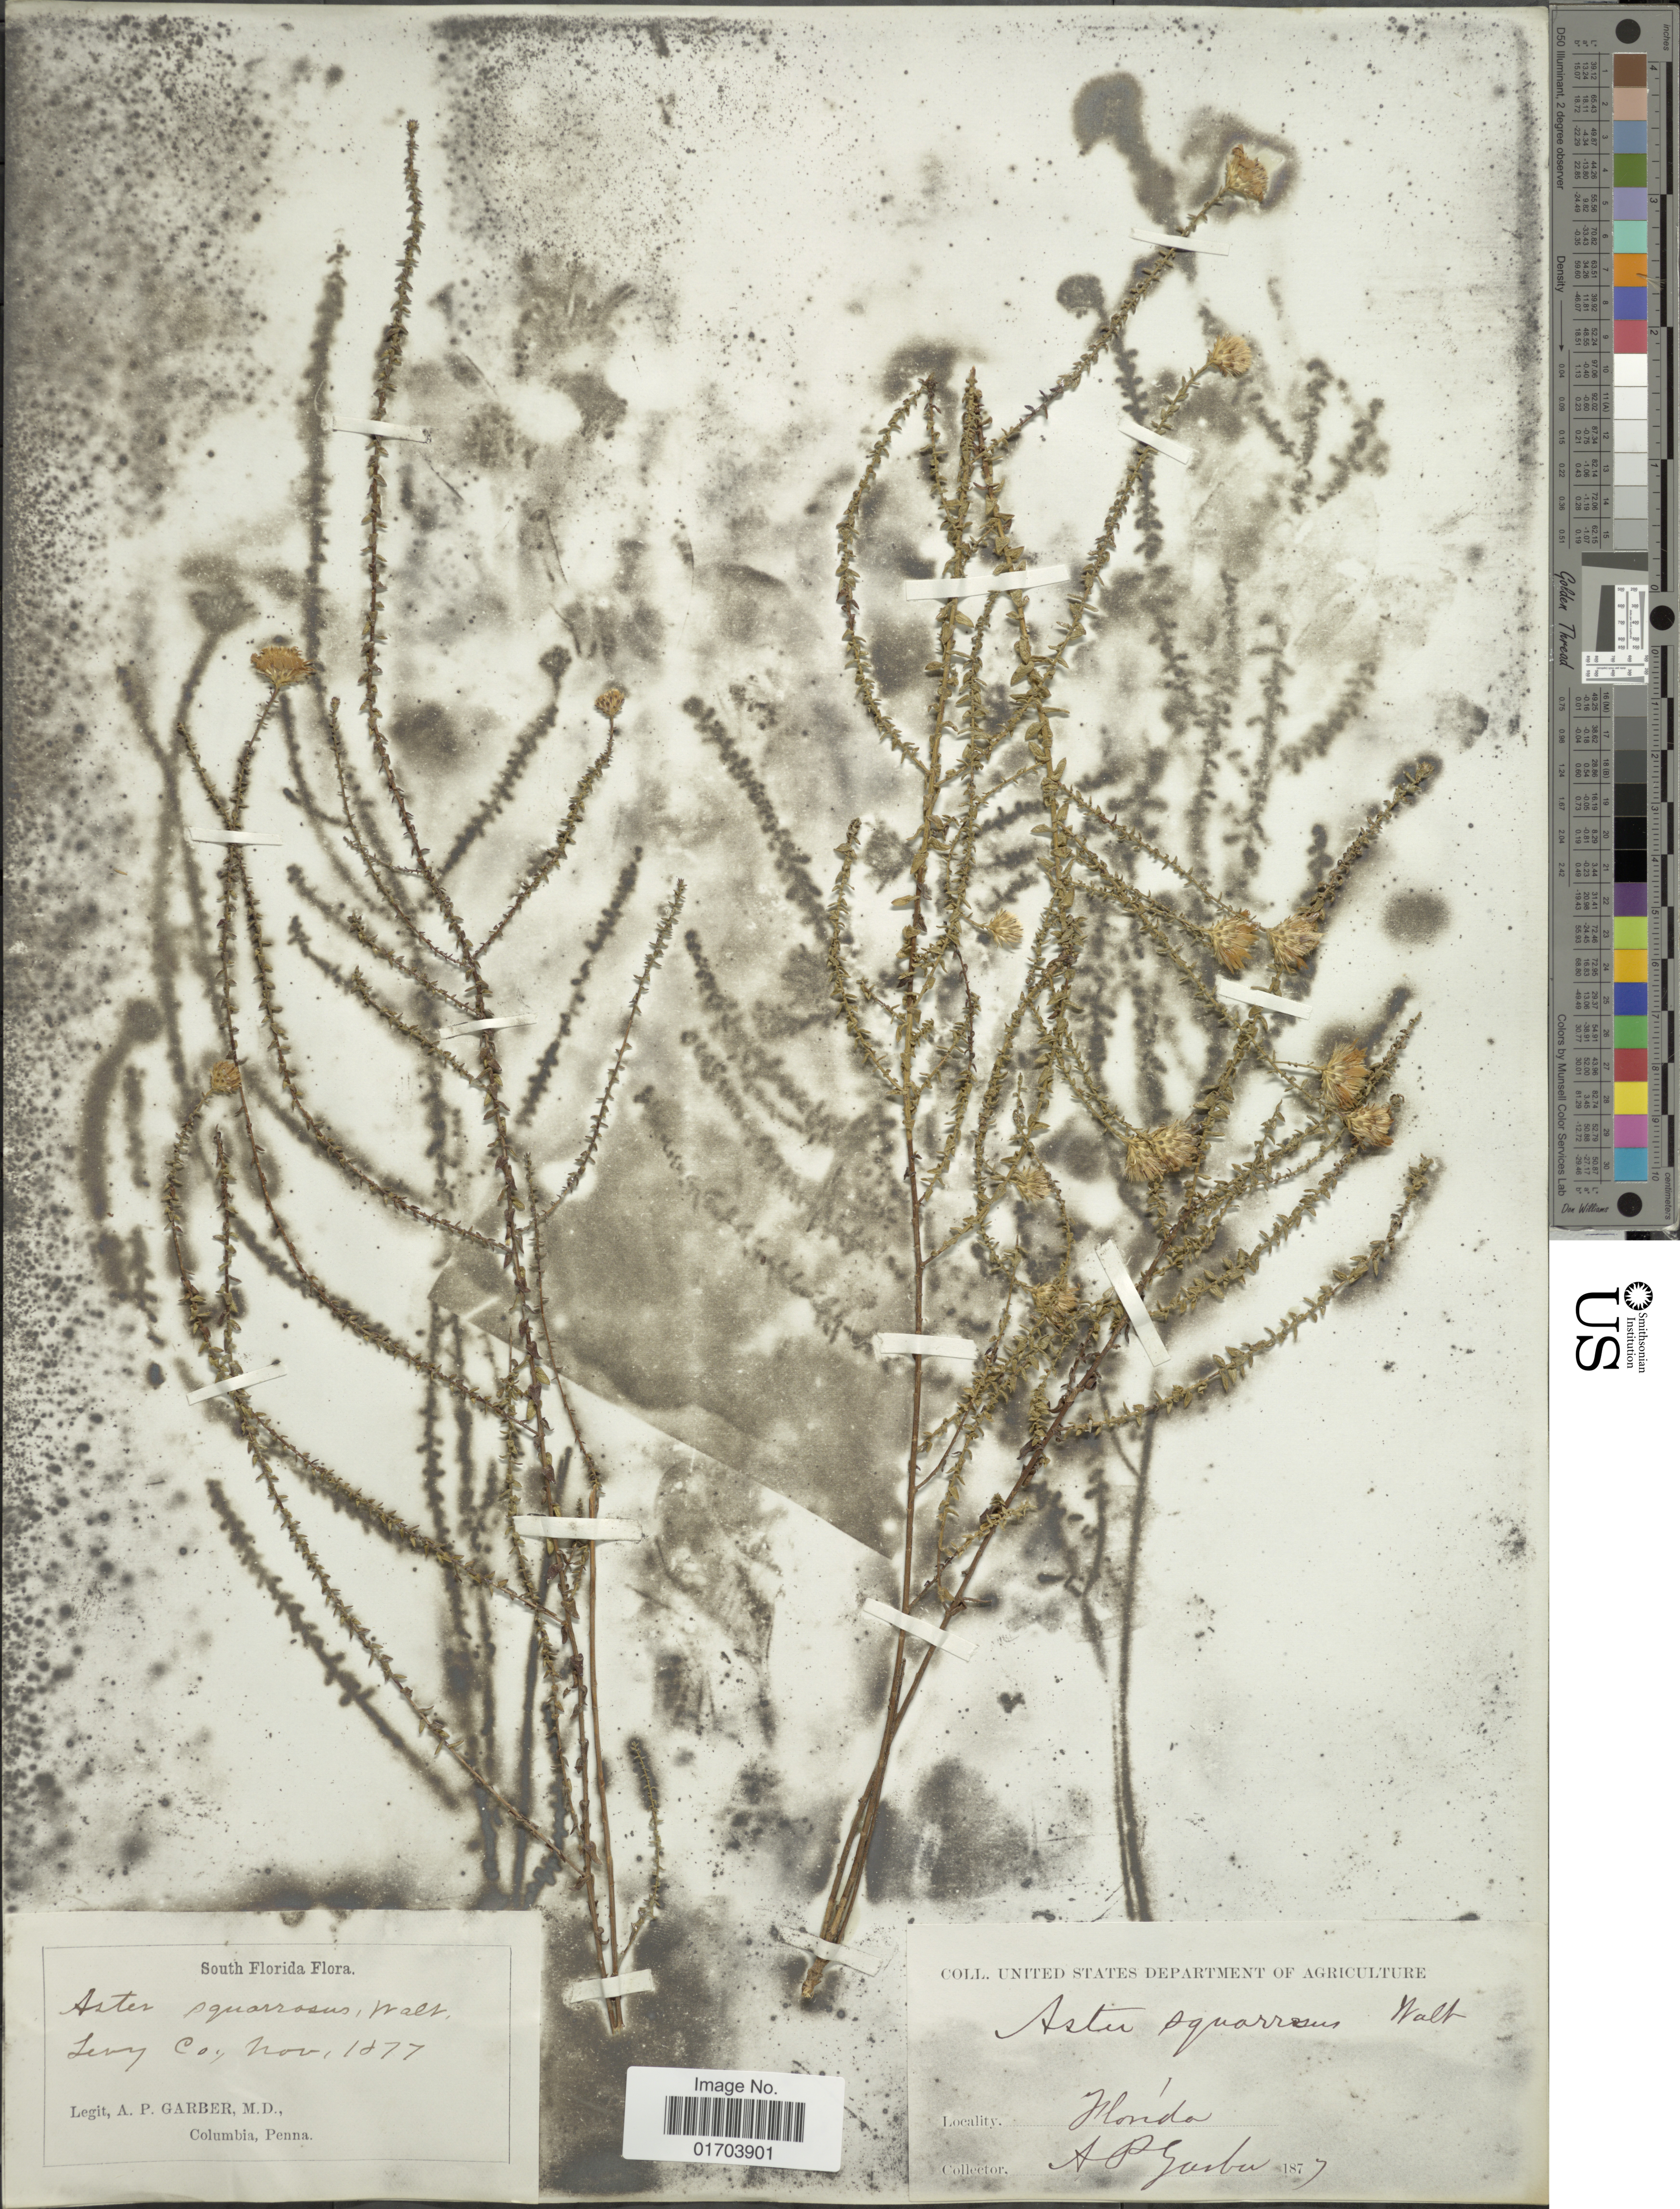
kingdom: Plantae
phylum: Tracheophyta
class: Magnoliopsida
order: Asterales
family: Asteraceae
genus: Symphyotrichum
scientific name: Symphyotrichum walteri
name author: (Alexander) G.L. Nesom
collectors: A. P. Garber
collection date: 1877-11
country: United States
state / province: Florida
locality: Levy Co, South Floida